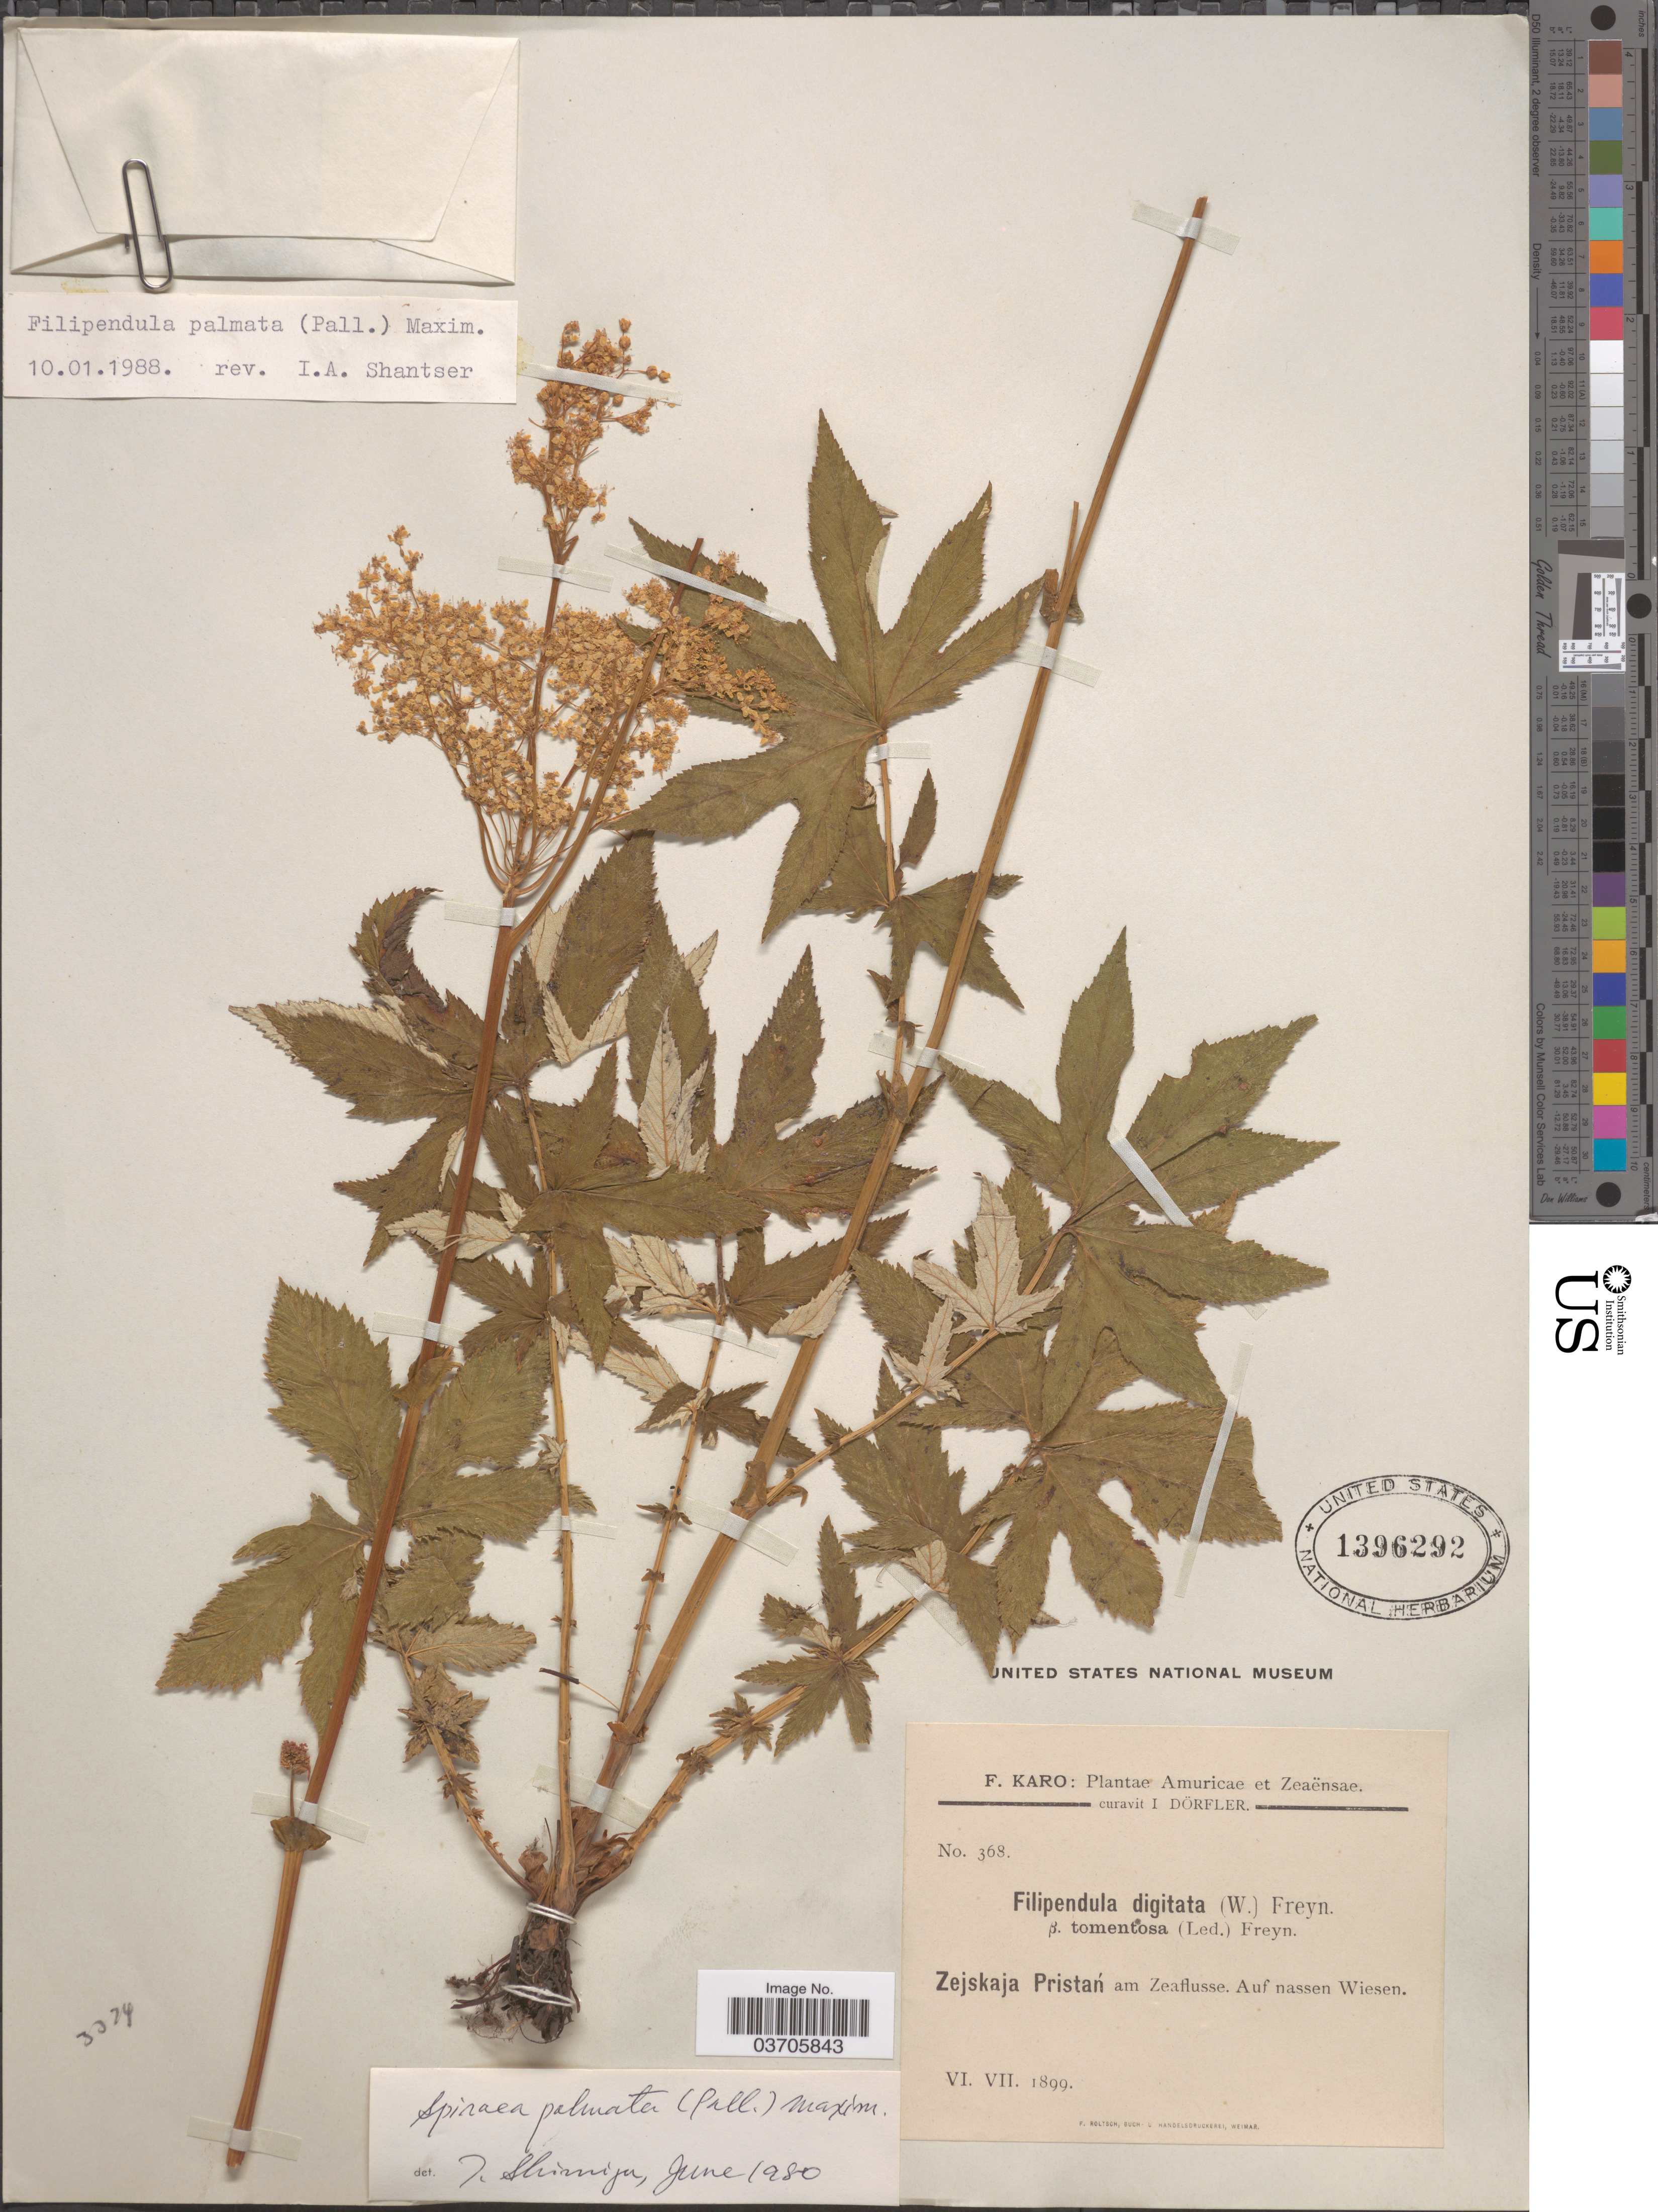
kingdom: Plantae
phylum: Tracheophyta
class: Magnoliopsida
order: Rosales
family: Rosaceae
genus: Filipendula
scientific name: Filipendula palmata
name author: Maxim.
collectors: F. Karo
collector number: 368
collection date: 1899-06/1899-07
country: Russian Federation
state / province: Amur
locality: Amuricae et Zeaënsae. Zejskaja Pristań am Zeaflusse. Auf nassen Wiesen.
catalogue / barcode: US 1396292